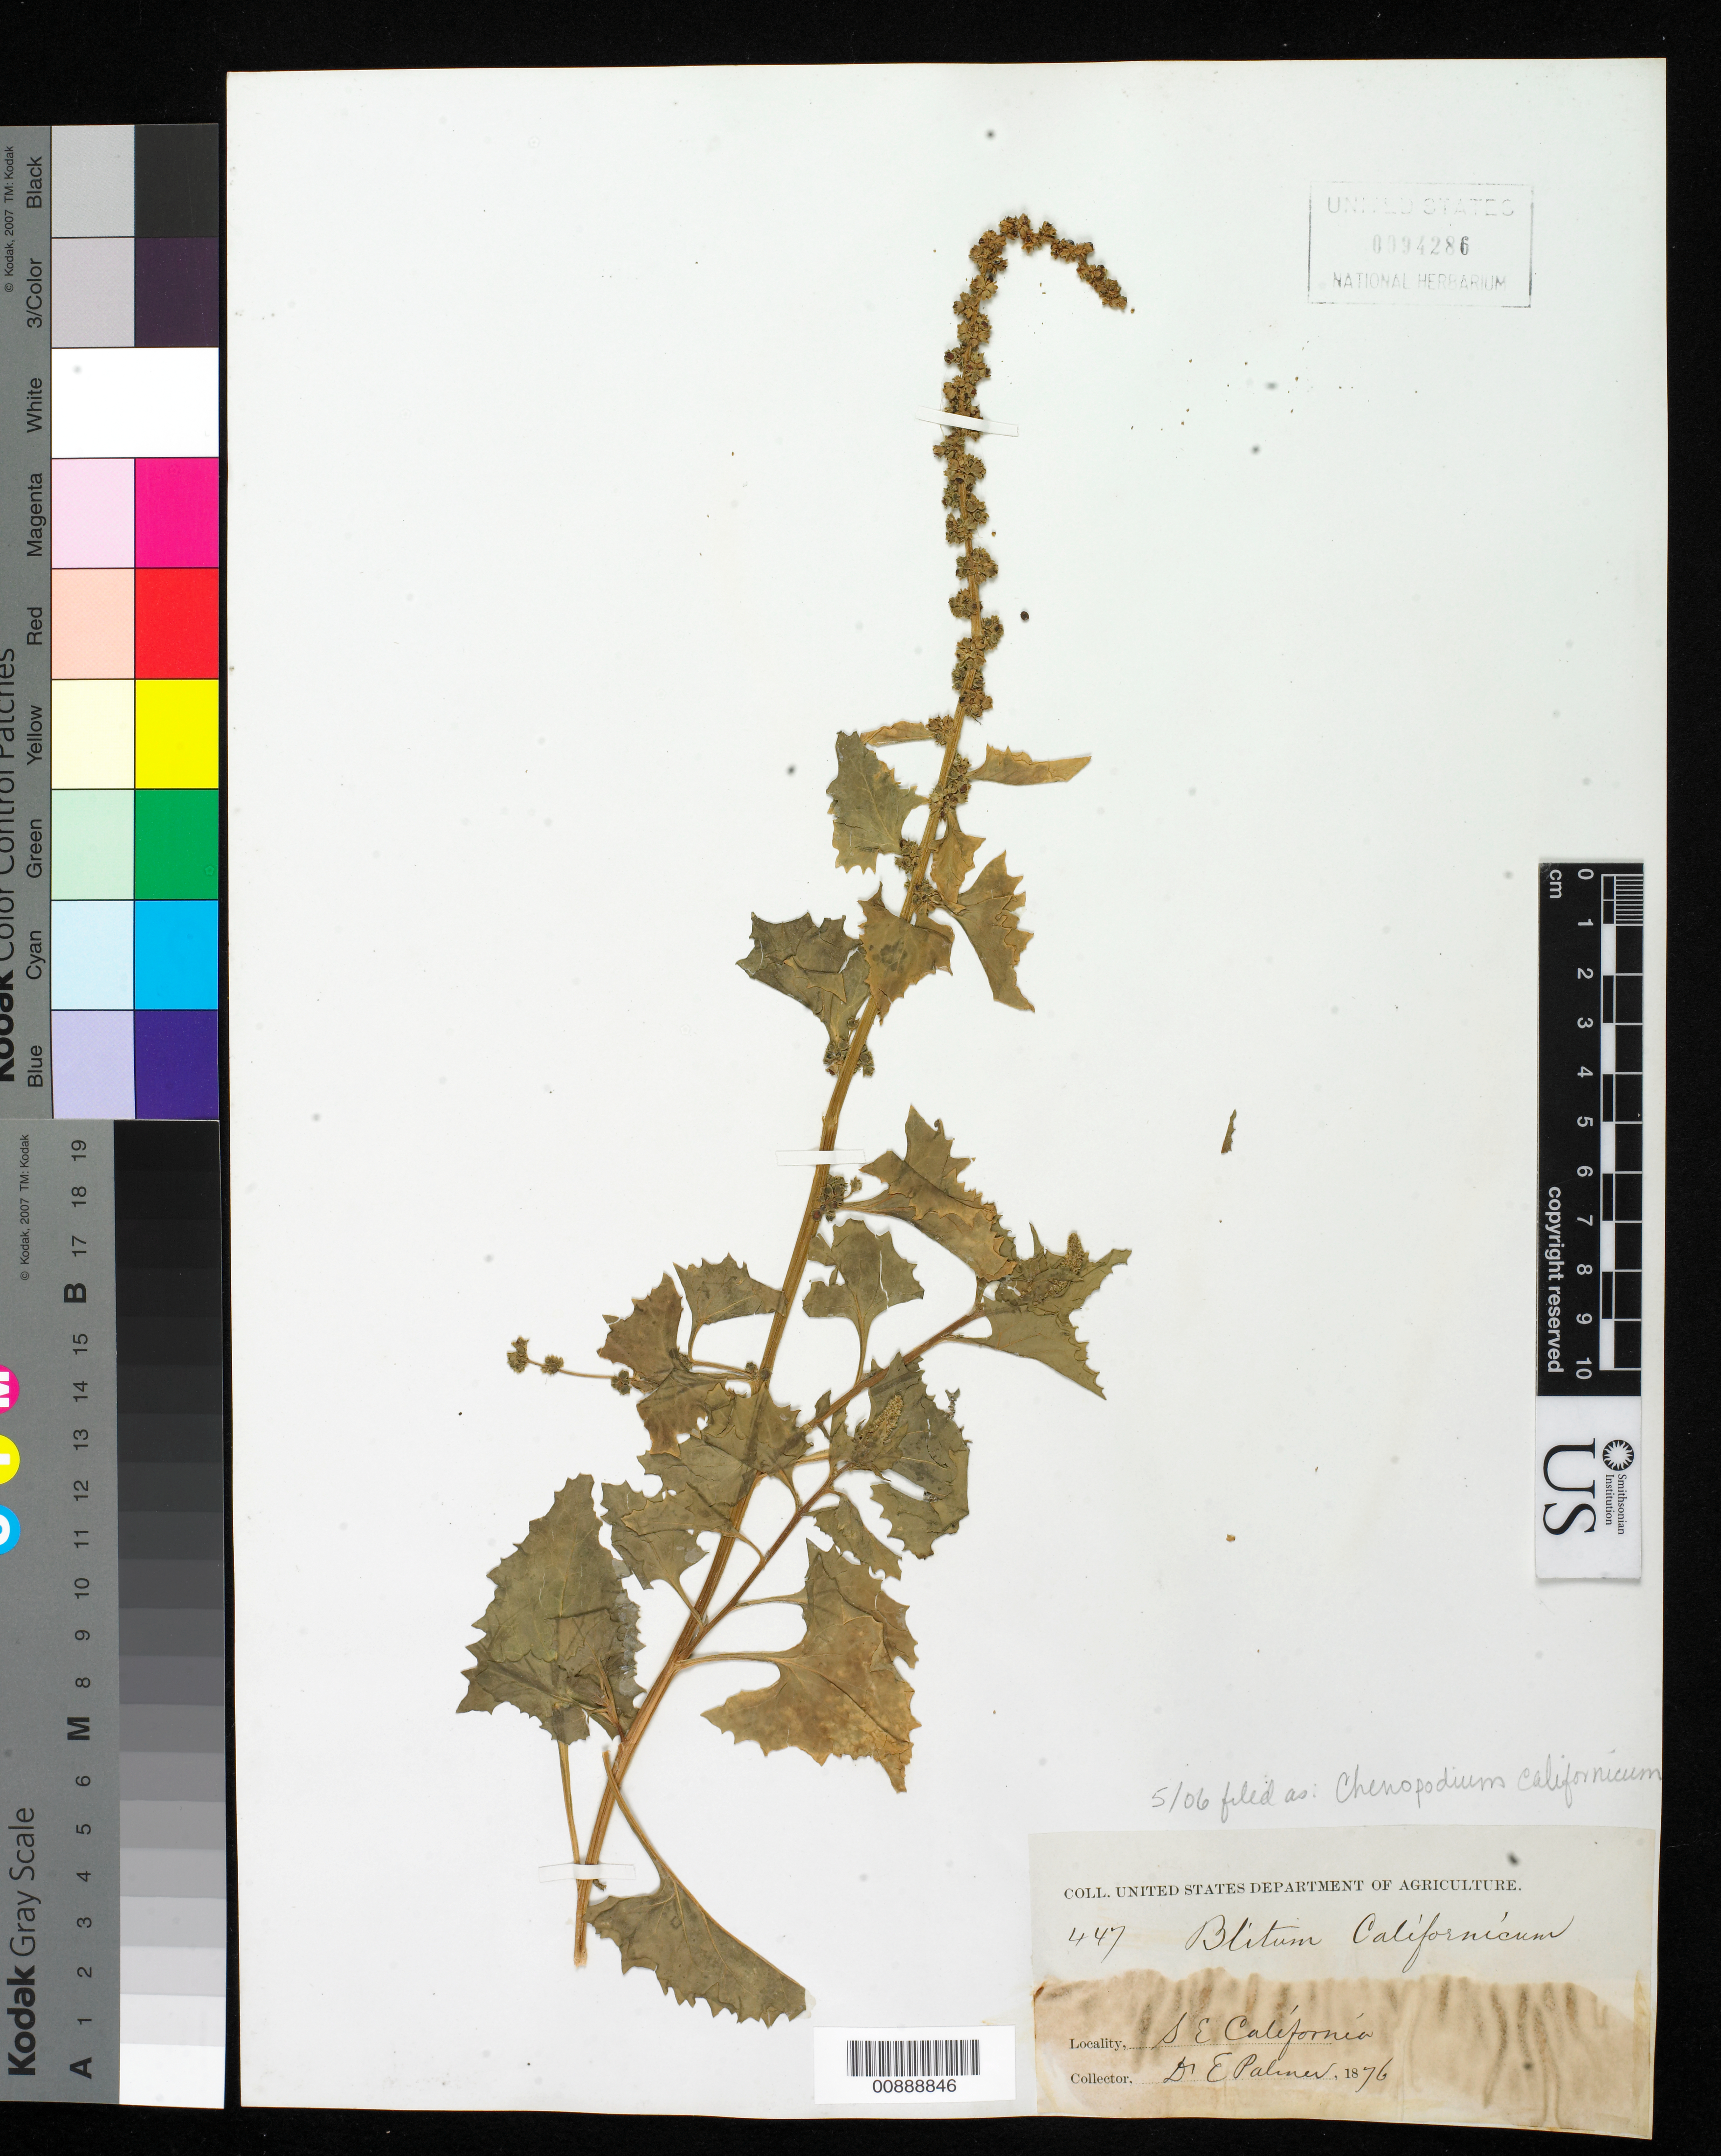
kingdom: Plantae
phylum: Tracheophyta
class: Magnoliopsida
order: Caryophyllales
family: Amaranthaceae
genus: Chenopodium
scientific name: Chenopodium californicum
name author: S. Watson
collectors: E. Palmer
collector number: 447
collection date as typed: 1876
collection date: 1876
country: United States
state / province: California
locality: SE California.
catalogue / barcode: US 94286